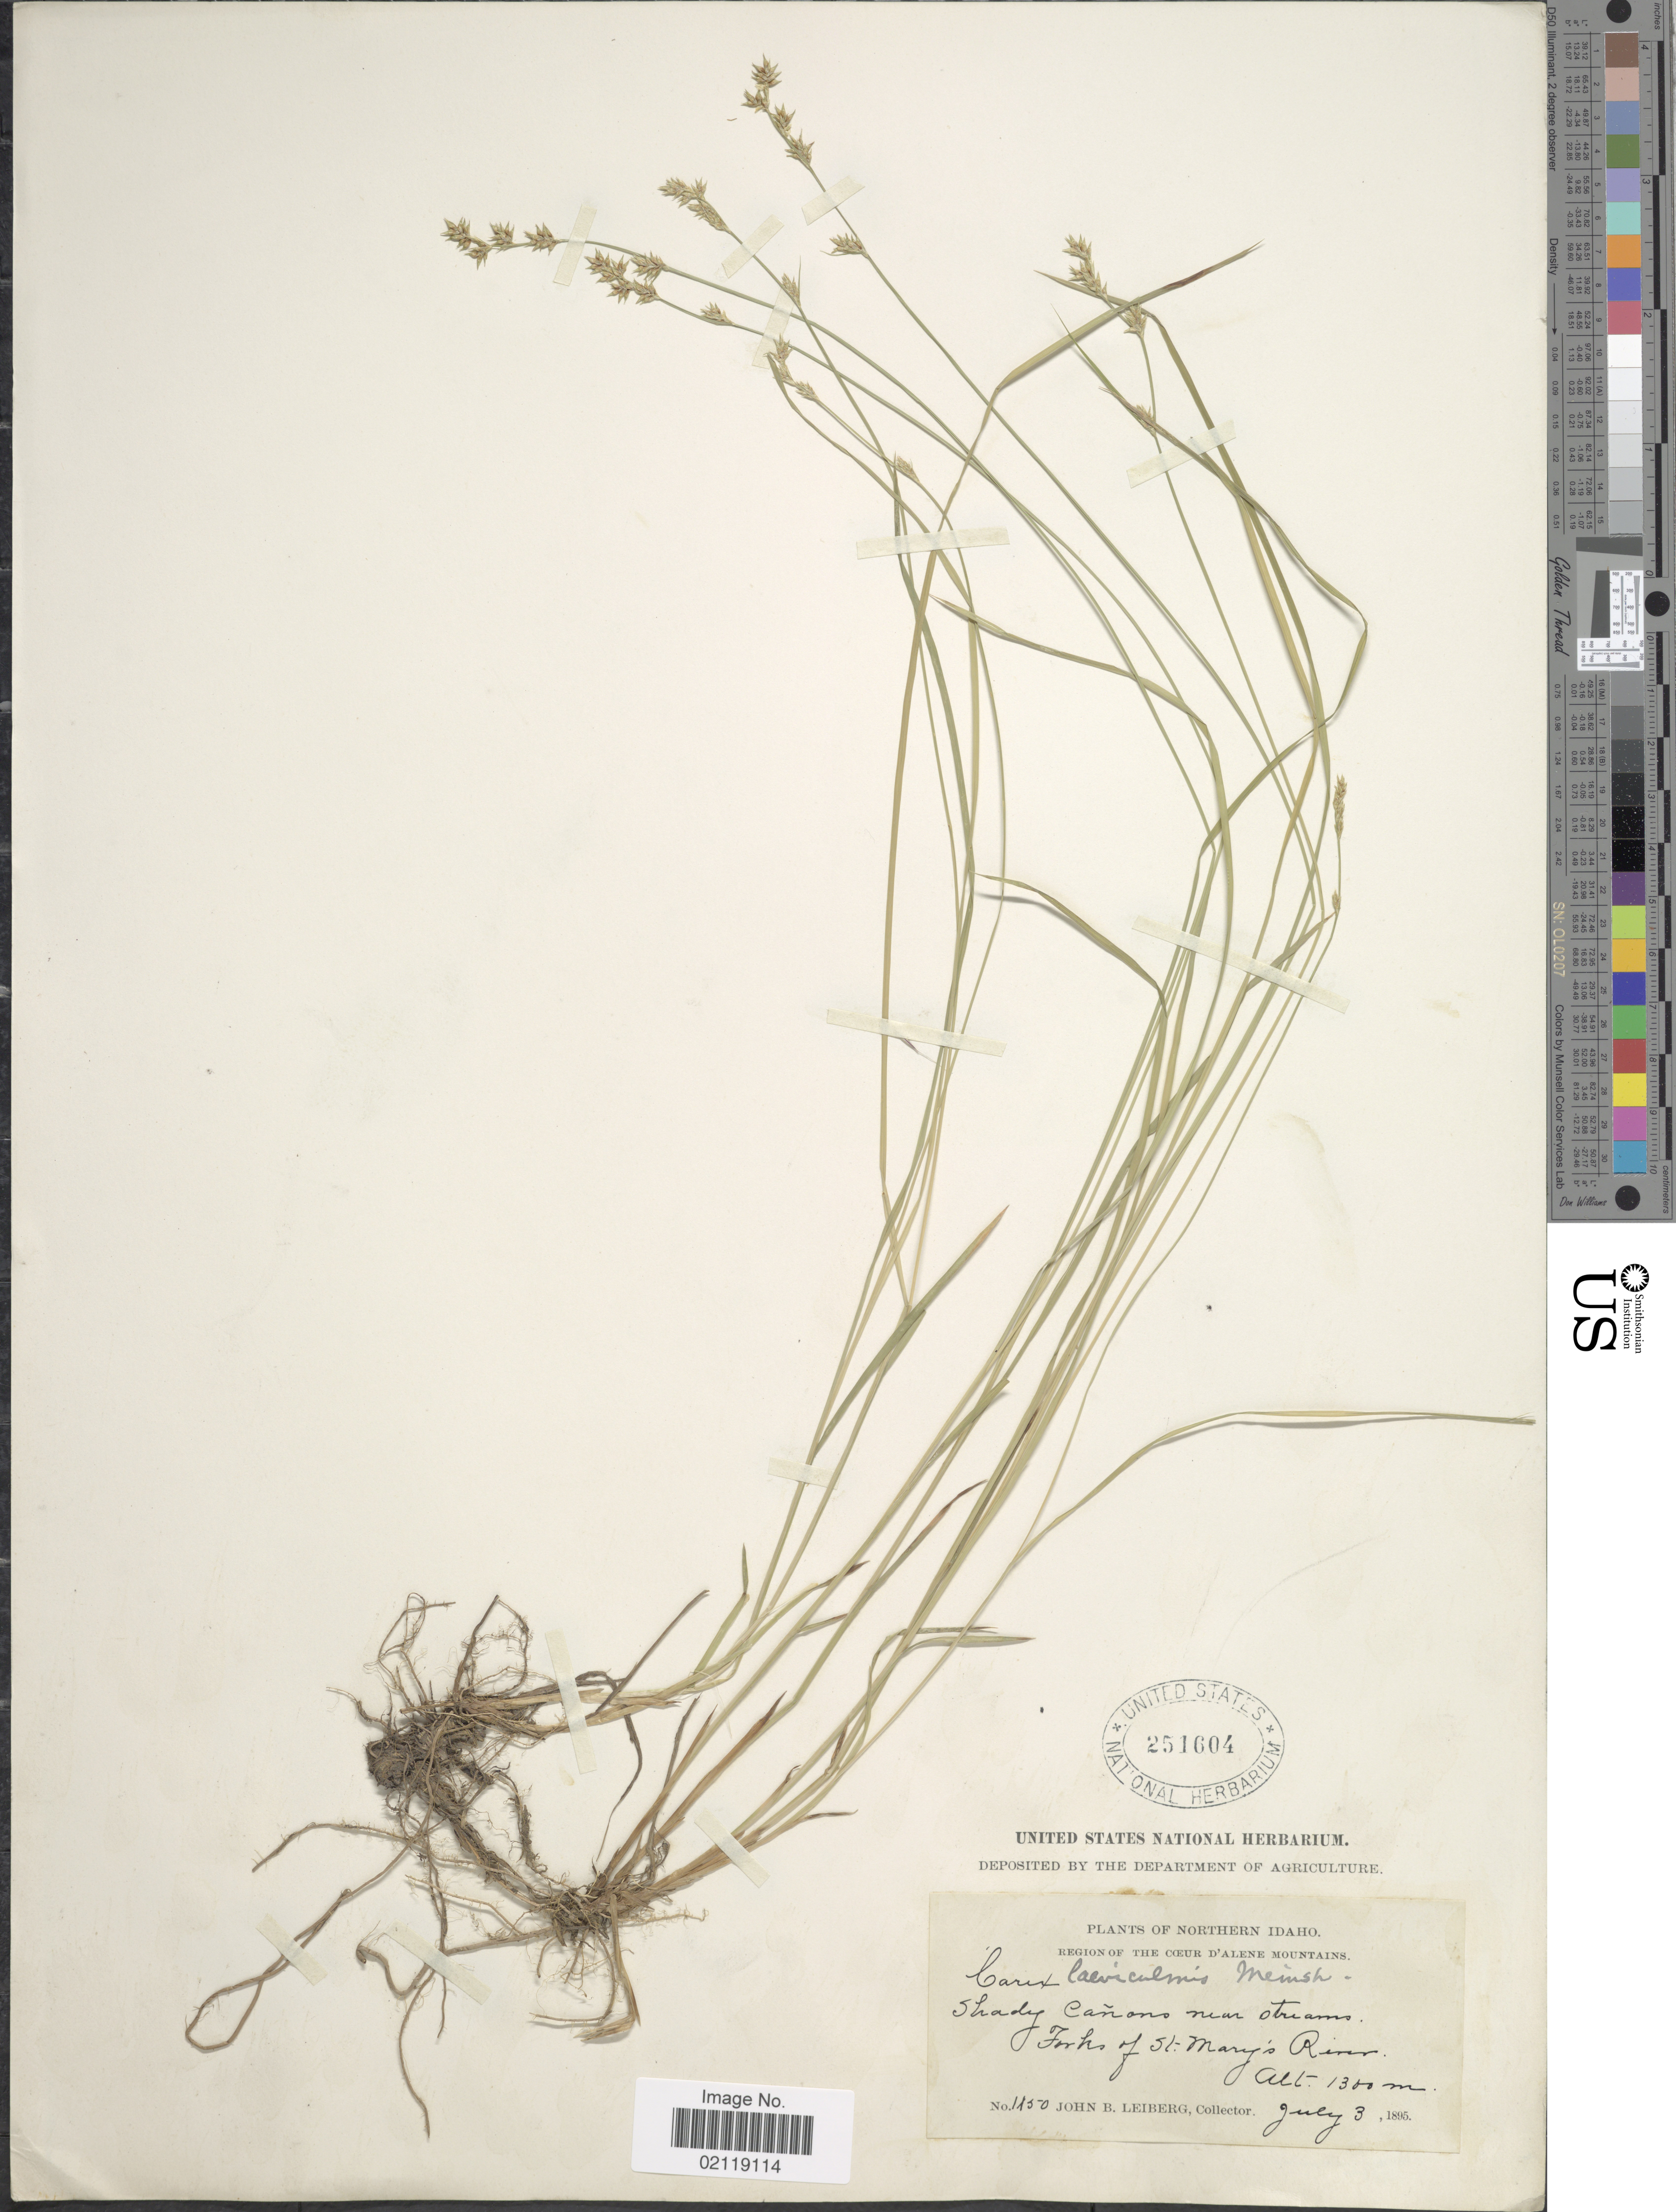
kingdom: Plantae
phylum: Tracheophyta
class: Liliopsida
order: Poales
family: Cyperaceae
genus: Carex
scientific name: Carex laeviculmis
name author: Meinsh.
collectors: J. B. Leiberg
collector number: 1150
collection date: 1895-07-03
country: United States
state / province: Idaho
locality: Northern idaho. Region of the Coeur d'Alene Mountains. Shady Canons near streams. Forks of St. Mary's River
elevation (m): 1300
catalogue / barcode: US 251604